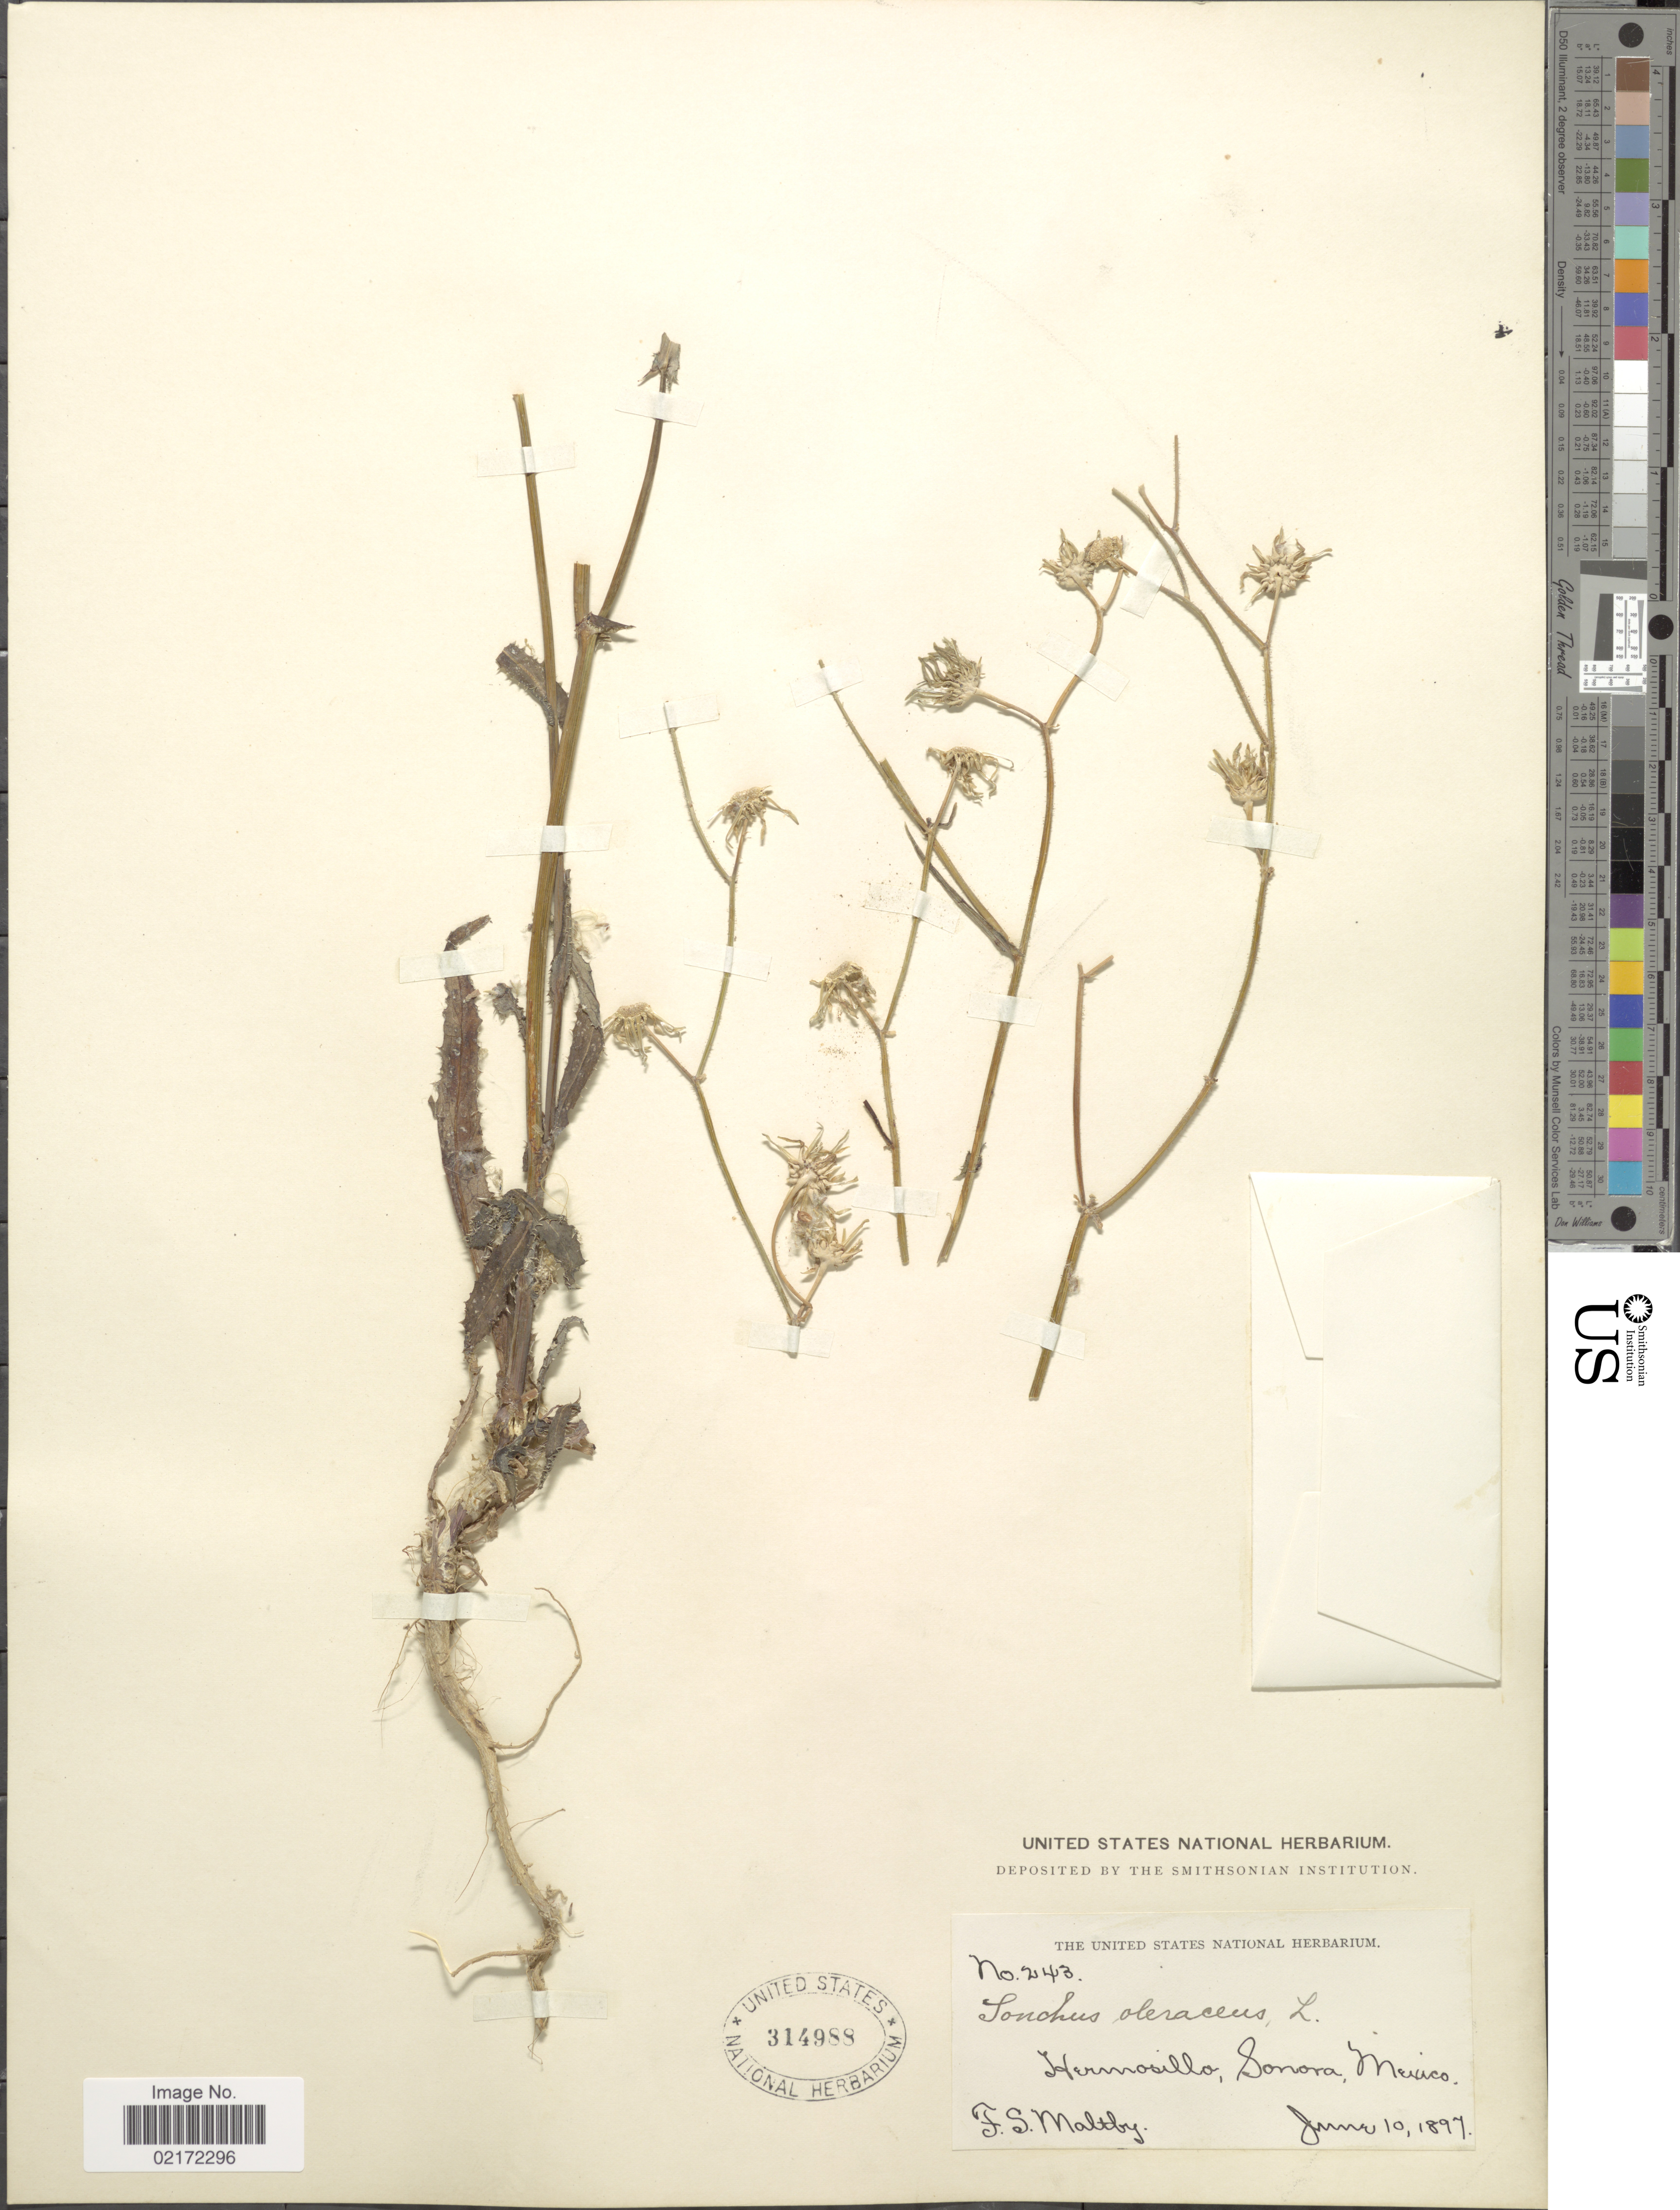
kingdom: Plantae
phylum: Tracheophyta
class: Magnoliopsida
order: Asterales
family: Asteraceae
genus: Sonchus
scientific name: Sonchus oleraceus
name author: L.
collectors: F. S. Maltby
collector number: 243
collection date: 1897-06-10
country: Mexico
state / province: Sonora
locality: Hermosillo, Sonora, Mexico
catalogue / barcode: US 314988